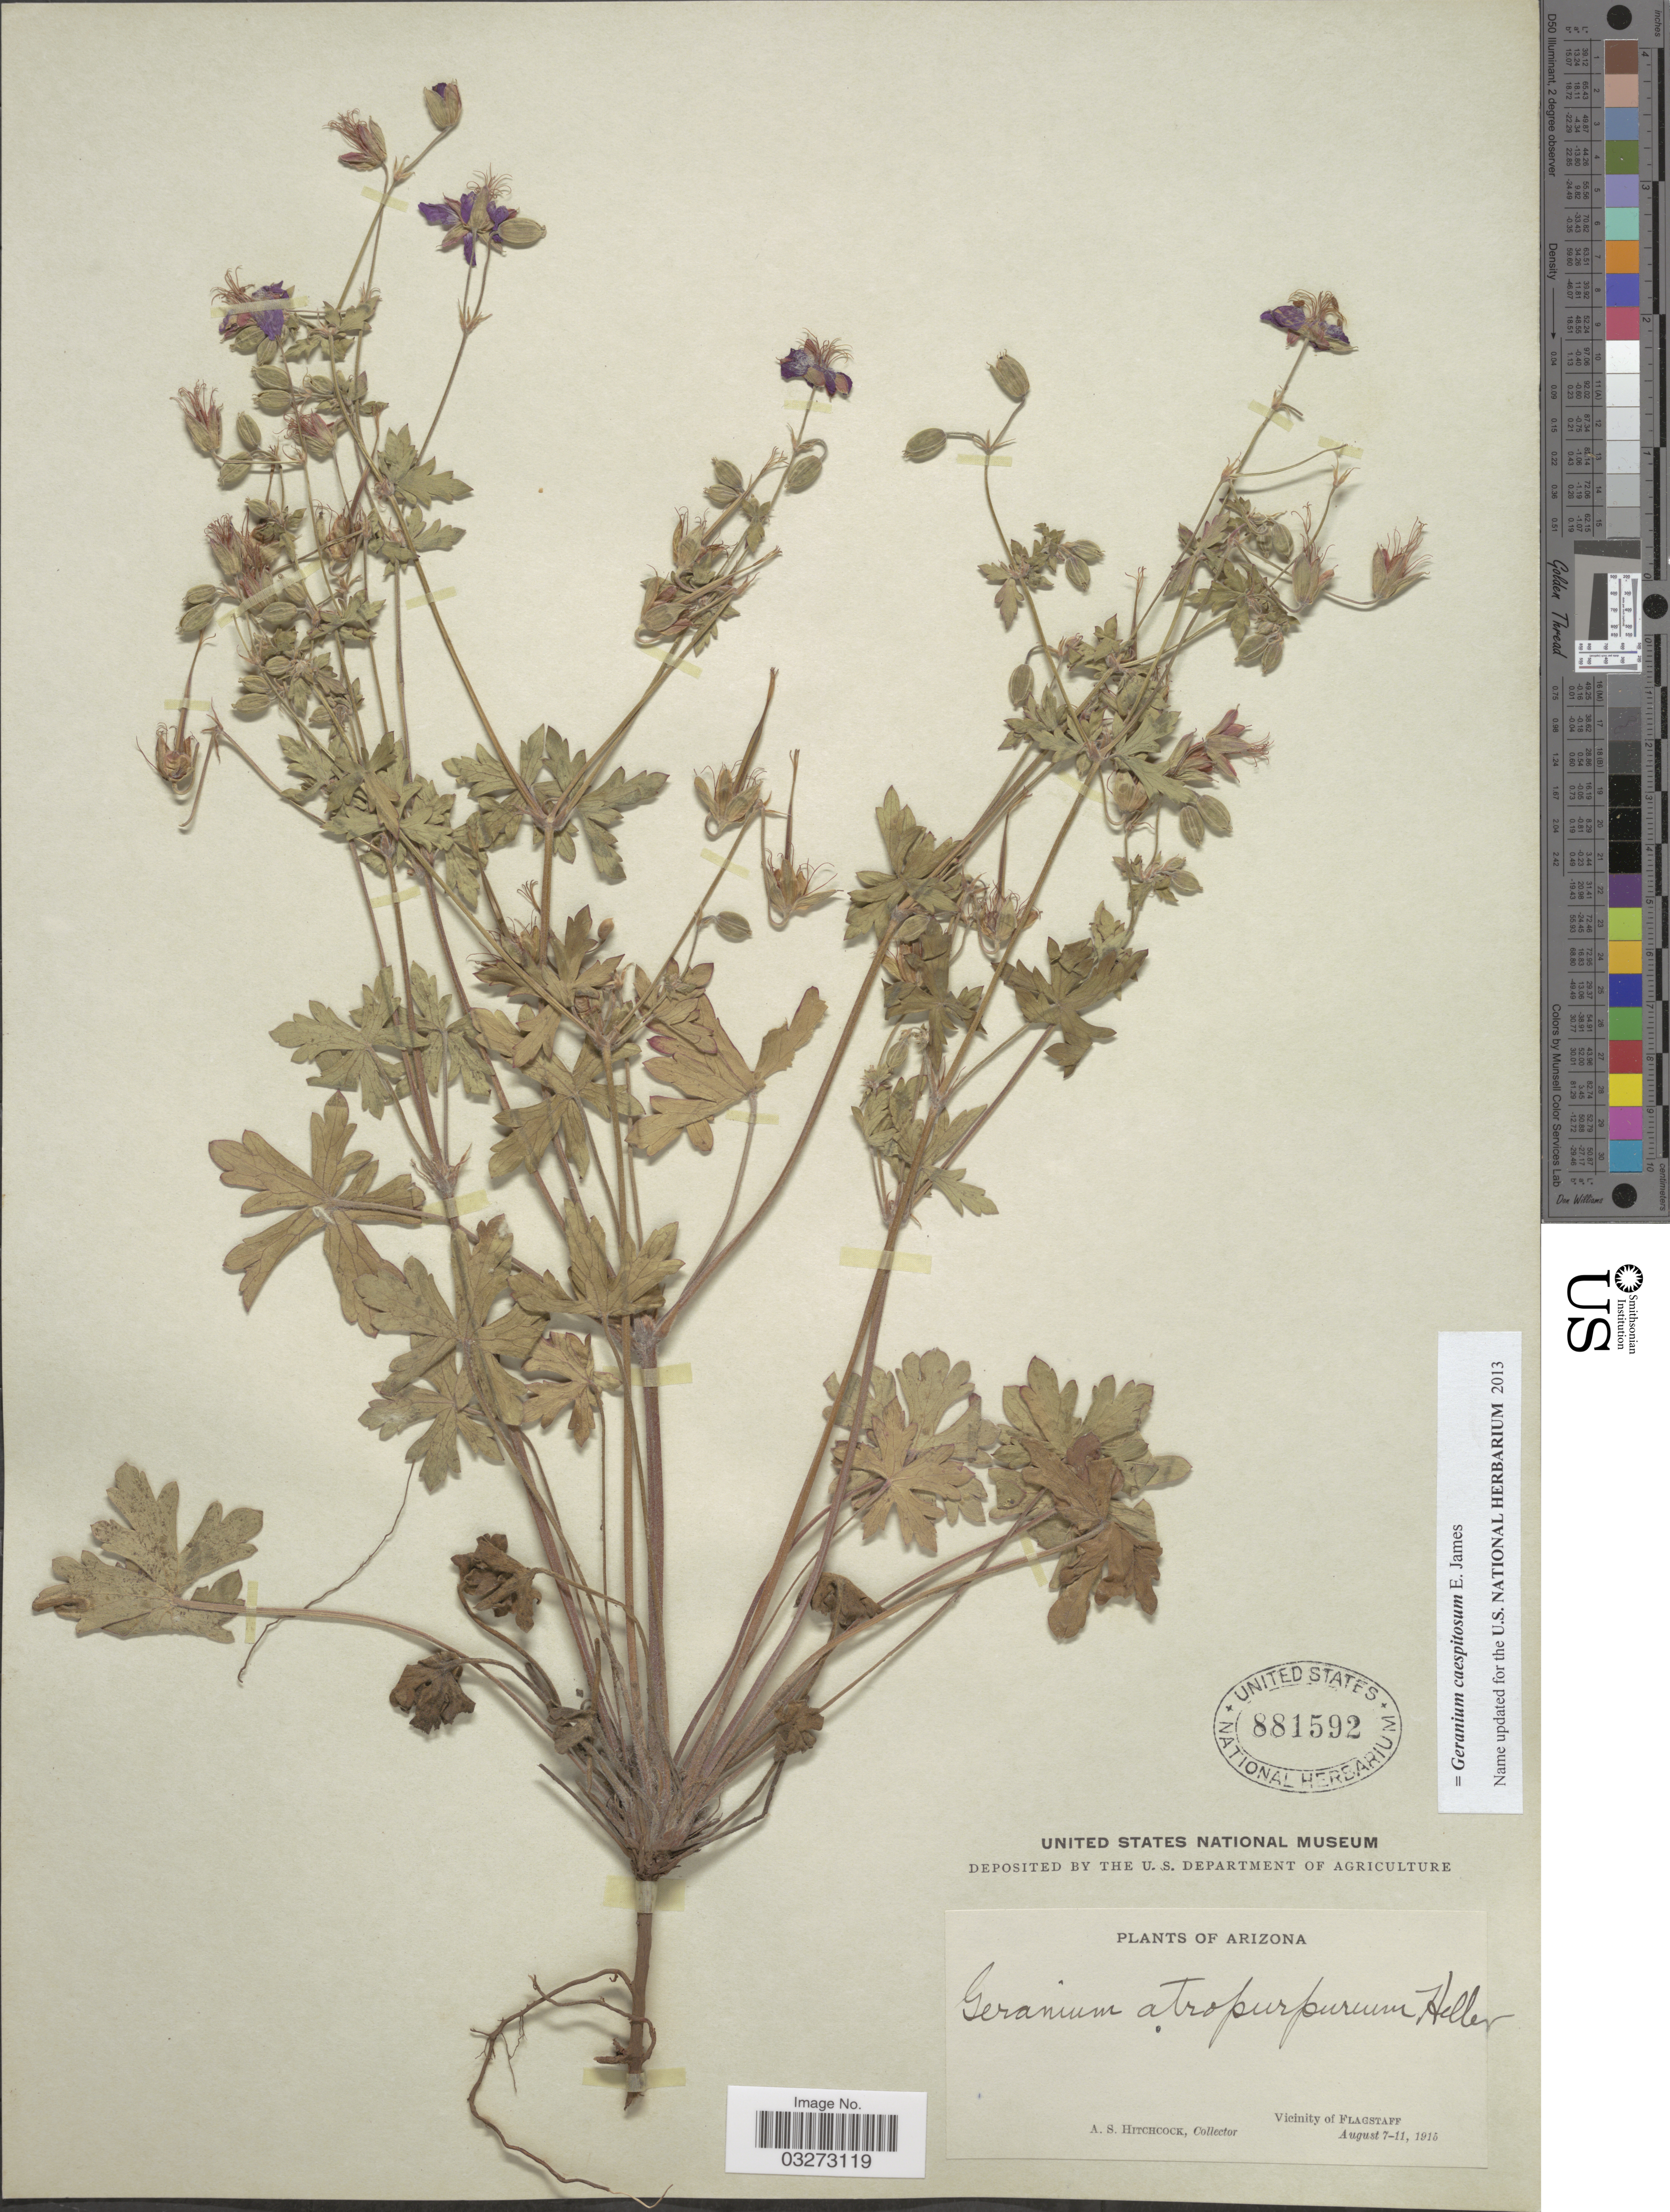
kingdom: Plantae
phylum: Tracheophyta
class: Magnoliopsida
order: Geraniales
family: Geraniaceae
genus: Geranium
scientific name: Geranium caespitosum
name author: E. James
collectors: A. S. Hitchcock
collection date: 1915-08-07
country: United States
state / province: Arizona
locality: Vicinity of Flagstaff.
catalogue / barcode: US 881592